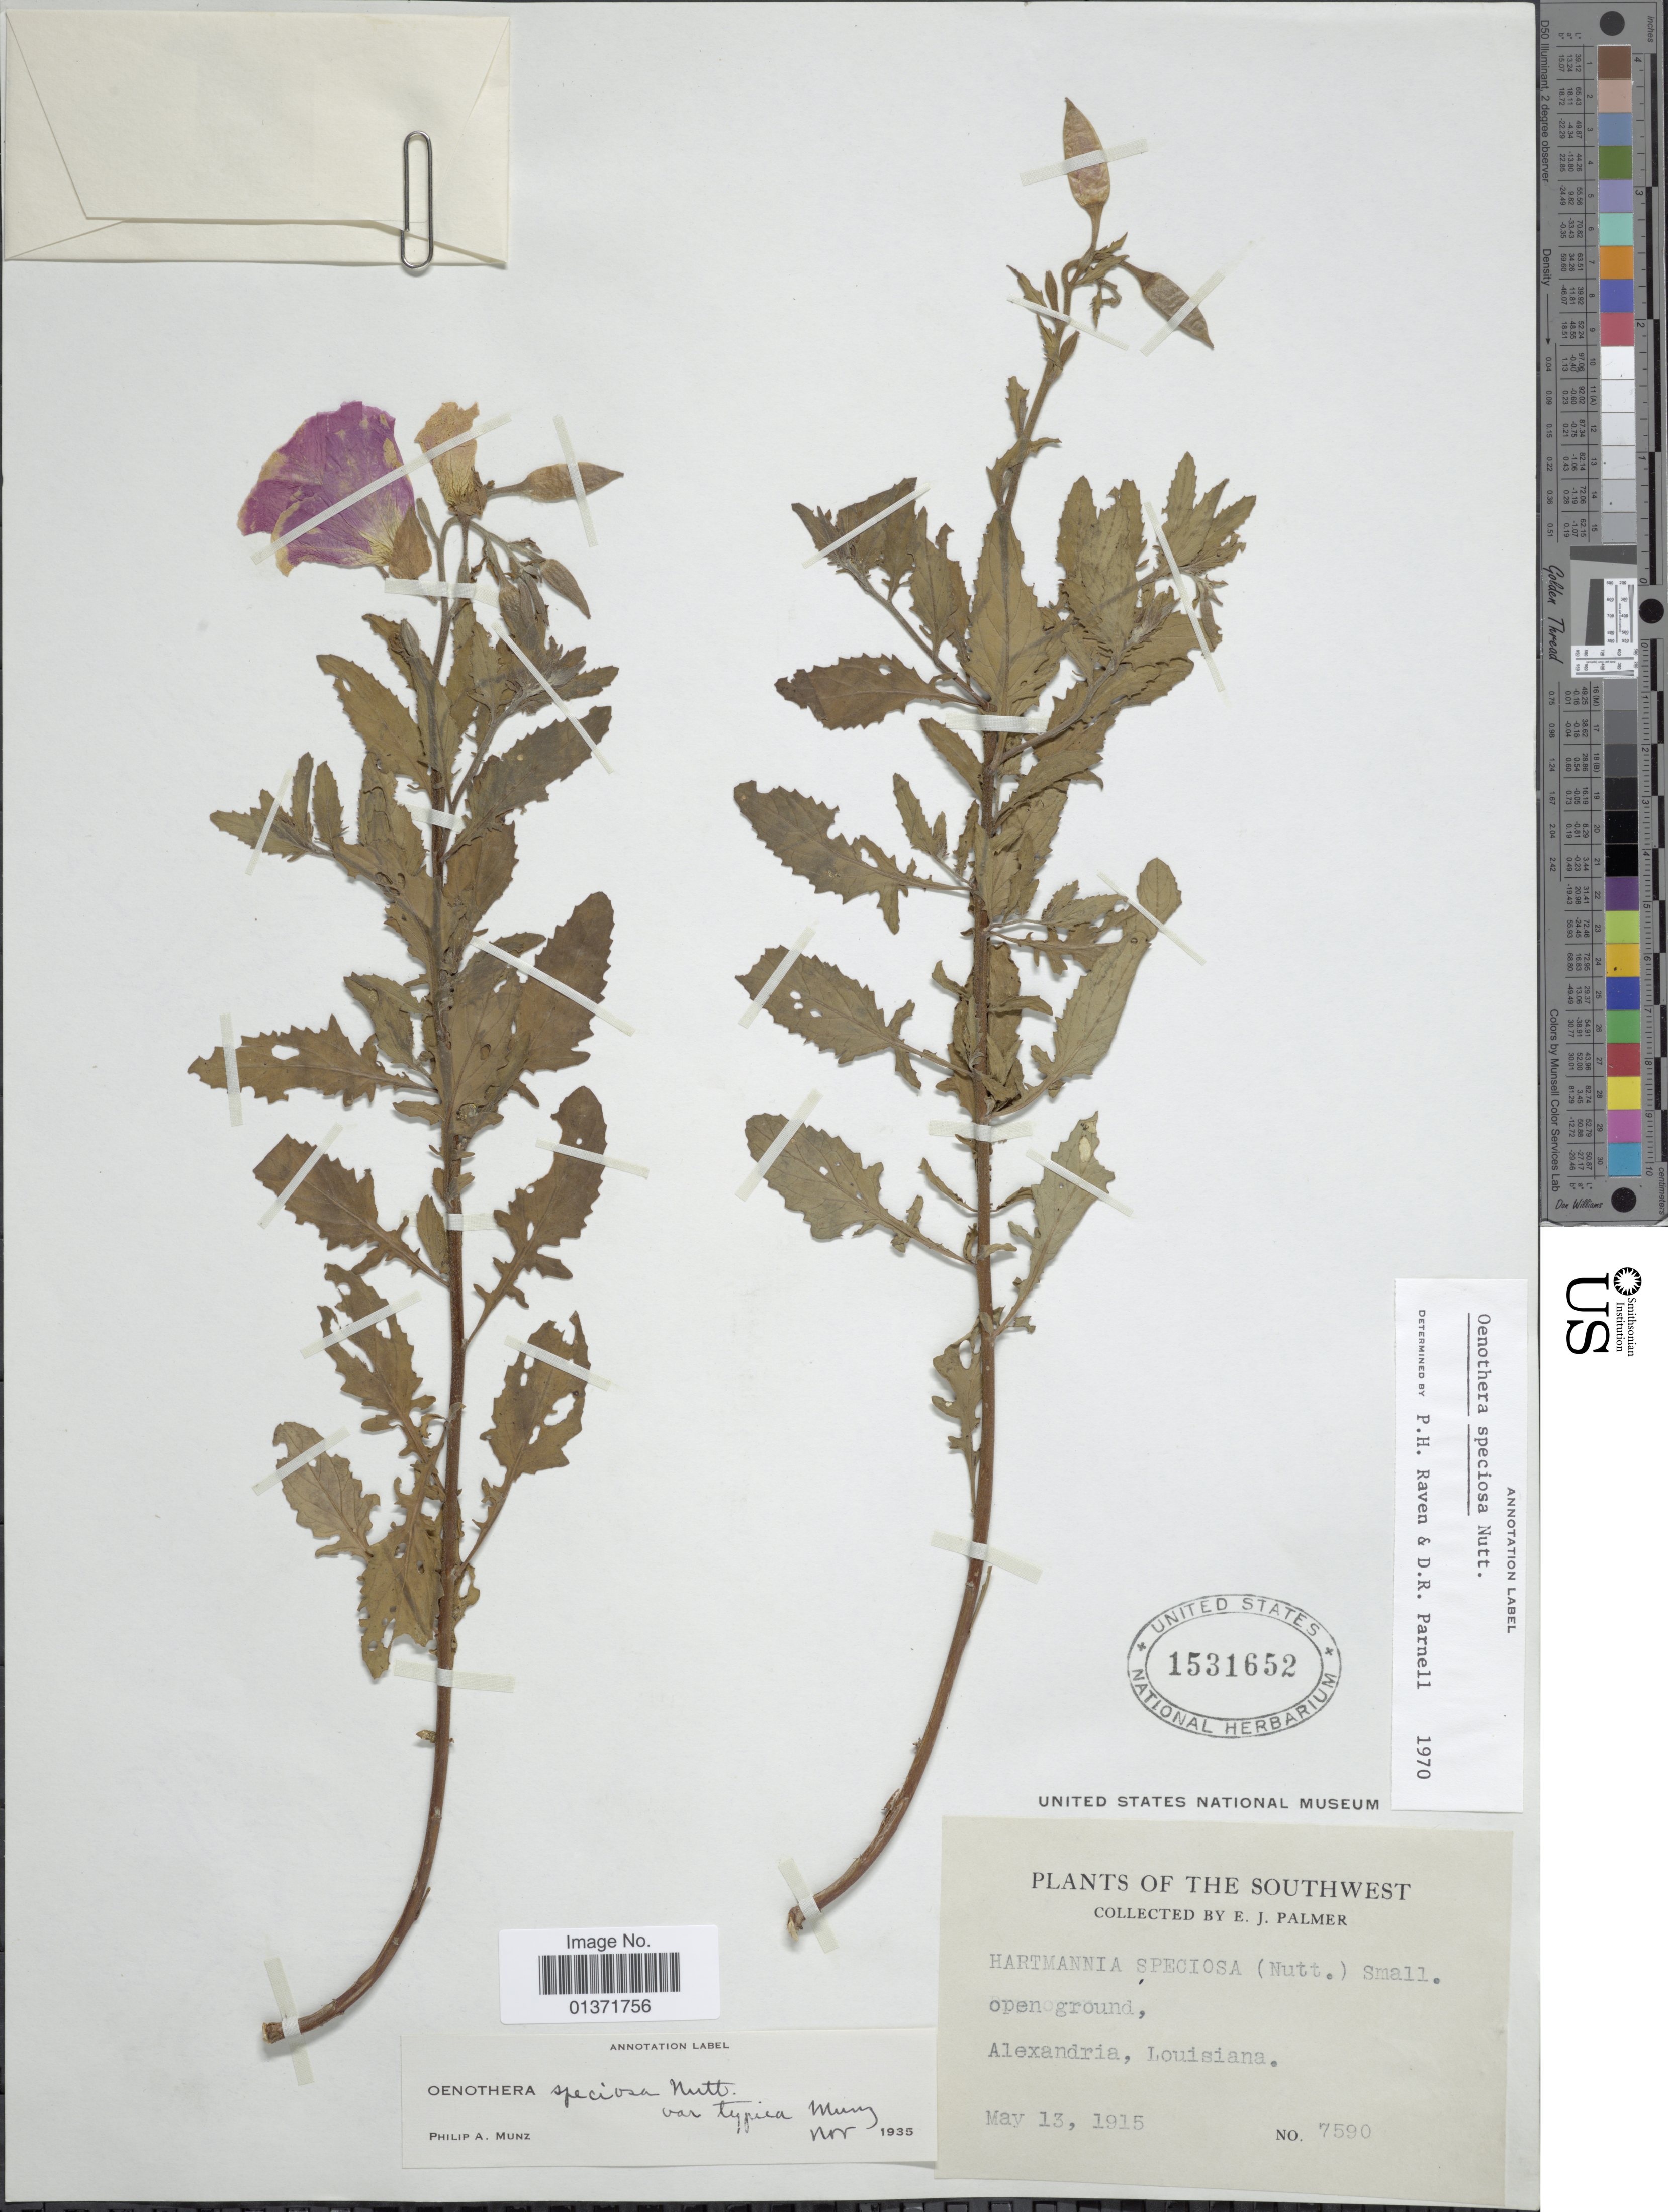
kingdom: Plantae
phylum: Tracheophyta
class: Magnoliopsida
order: Myrtales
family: Onagraceae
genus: Oenothera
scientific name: Oenothera speciosa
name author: Nutt.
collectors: E. J. Palmer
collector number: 7590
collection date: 1915-05-13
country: United States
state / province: Louisiana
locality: Southwest, Alexandria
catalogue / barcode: US 1531652